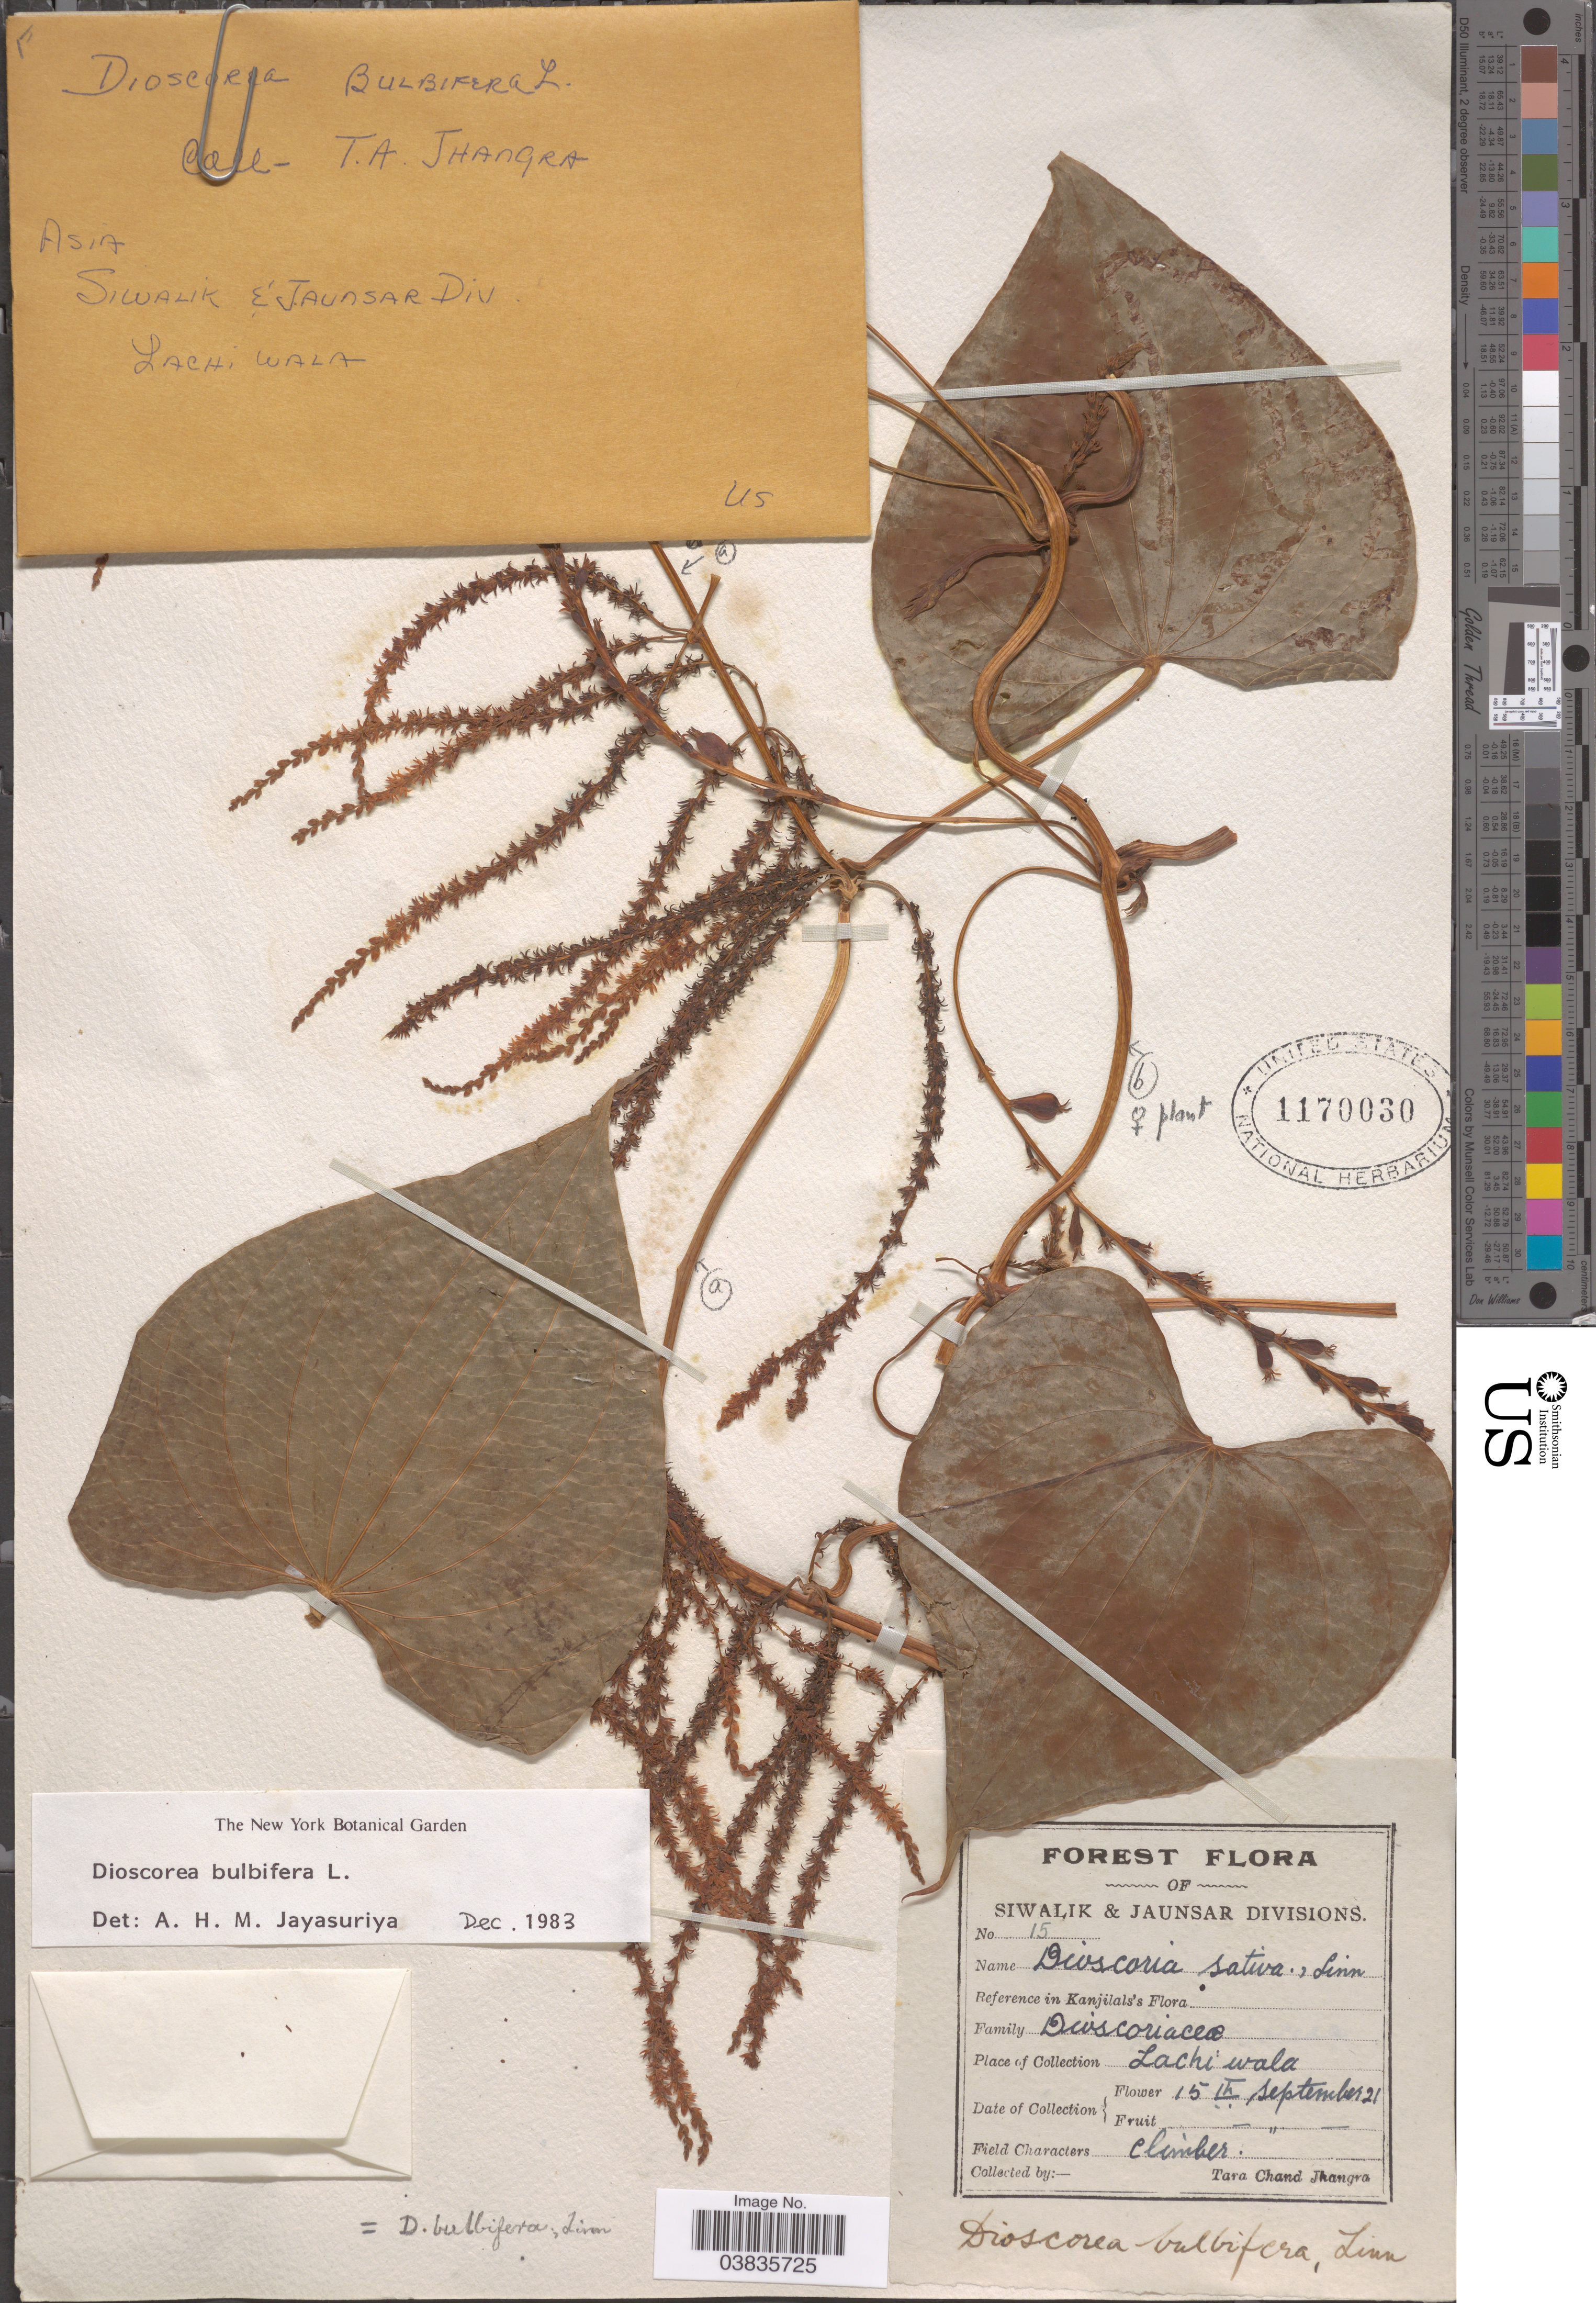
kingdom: Plantae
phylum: Tracheophyta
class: Liliopsida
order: Dioscoreales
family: Dioscoreaceae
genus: Dioscorea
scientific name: Dioscorea bulbifera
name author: L.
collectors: T. Jhangra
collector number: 15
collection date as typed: Transcribed d/m/y: 15/9/21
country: India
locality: Siwalik & Jaunser Divisions. Lachi wala.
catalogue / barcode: US 1170030